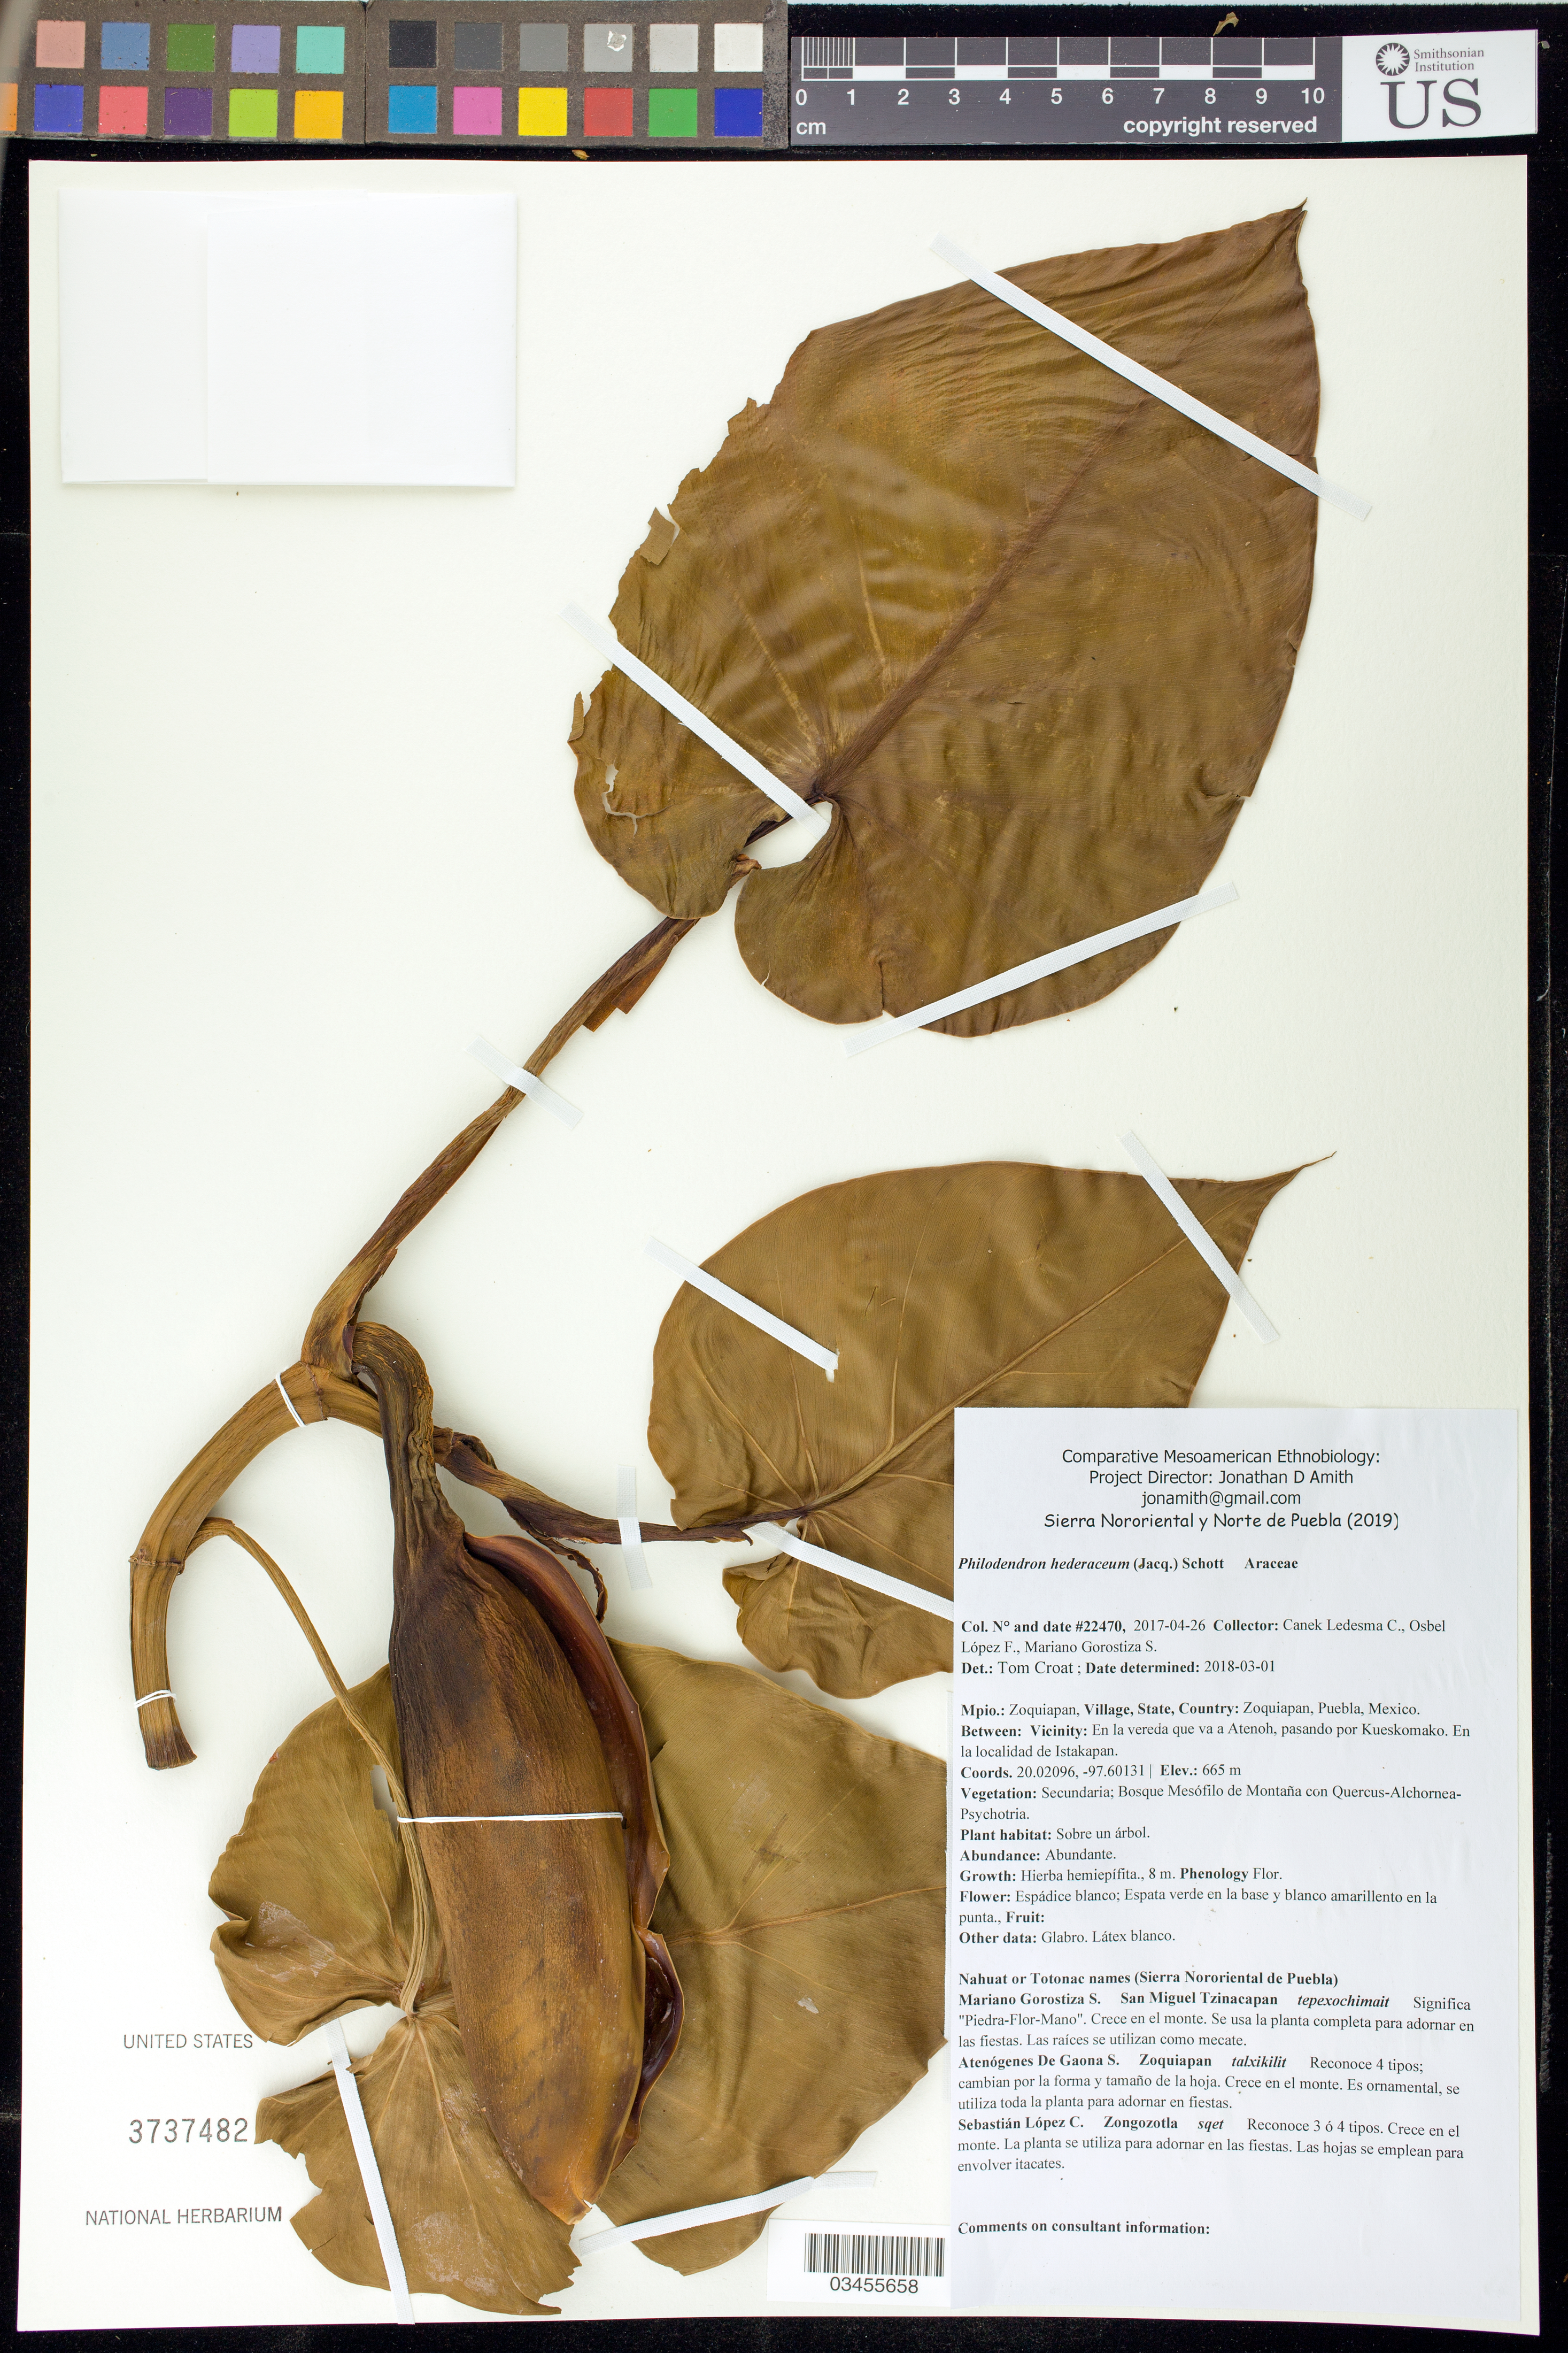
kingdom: Plantae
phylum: Tracheophyta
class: Liliopsida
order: Alismatales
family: Araceae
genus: Philodendron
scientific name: Philodendron hederaceum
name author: (Jacq.) Schott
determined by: Croat, Thomas B., Missouri Botanical Garden (MO)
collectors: Canek Ledesma C., O. López Francisco & M. Gorostiza S.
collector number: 22470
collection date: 2017-04-26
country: México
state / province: Puebla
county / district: Zoquiapan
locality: PUEBLO: Zoquiapan; LOCALIDAD EXACTA: En la vereda que va a Atenoh, pasando por Kueskomako. En la localidad de Istakapan.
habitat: Bosque mesófilo de montaña con Quercus-Alchornea-Psychotria | Sobre un árbol.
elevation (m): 665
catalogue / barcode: US 3737482